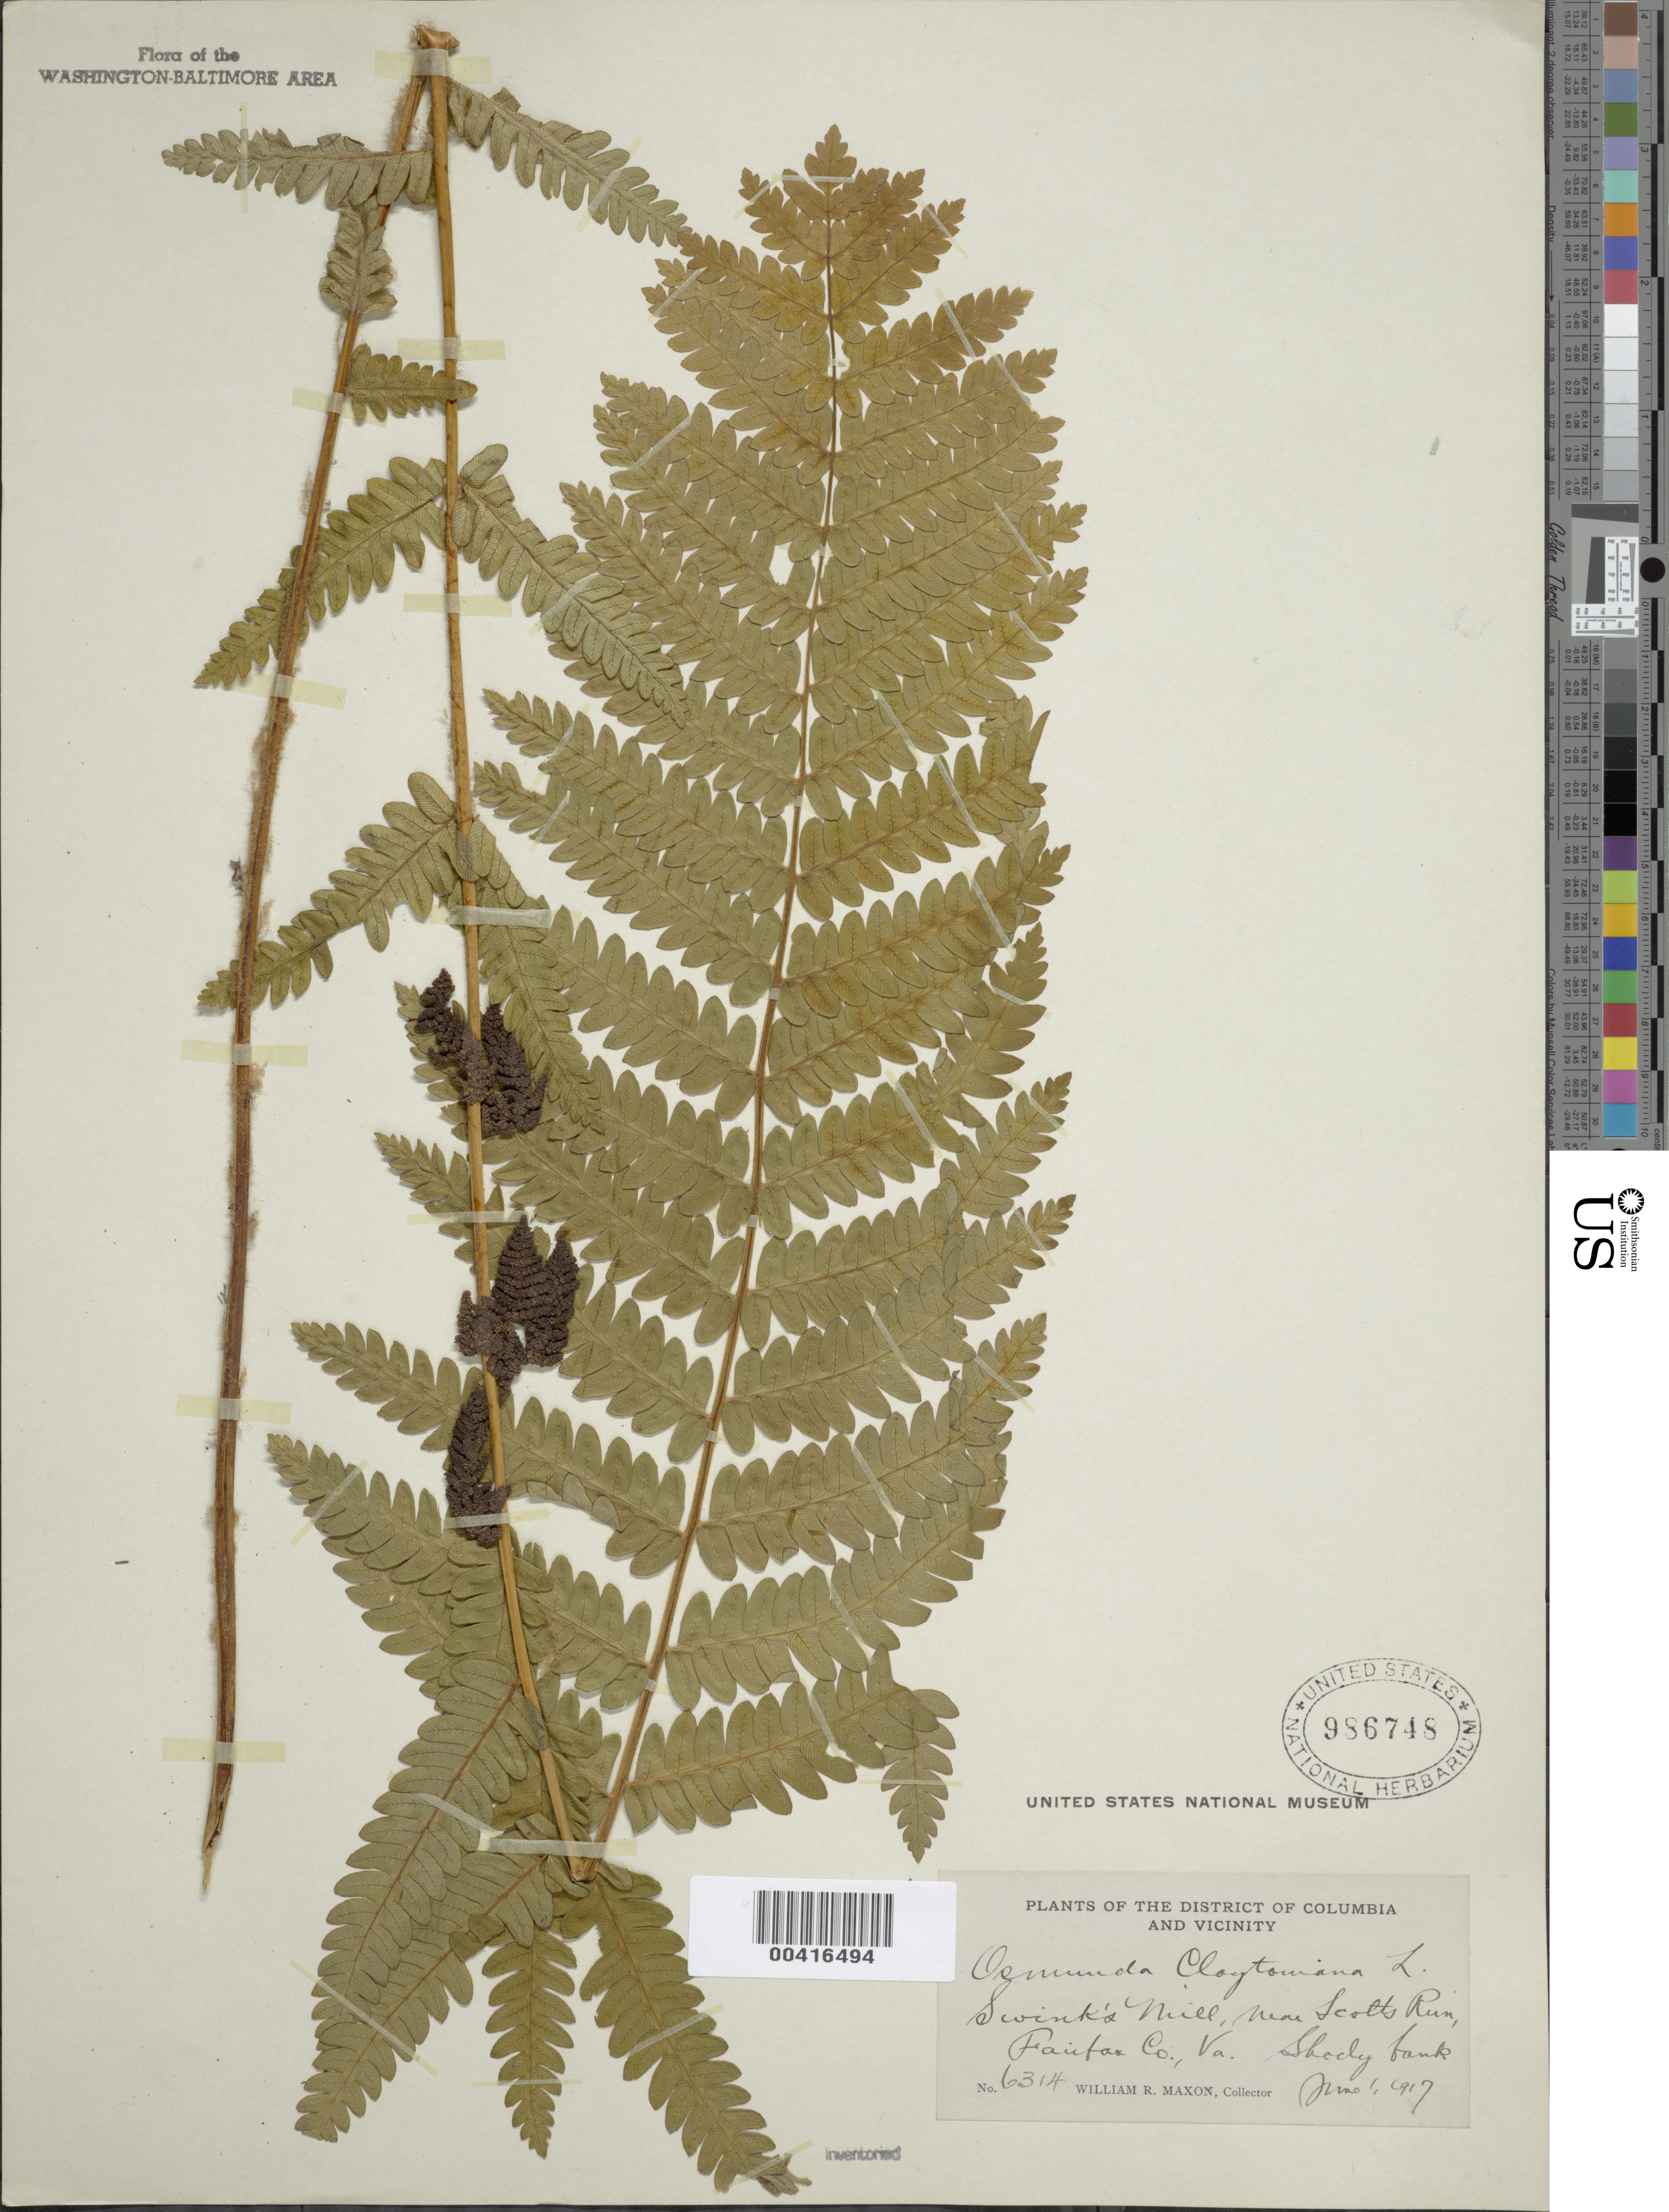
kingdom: Plantae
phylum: Tracheophyta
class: Polypodiopsida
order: Osmundales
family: Osmundaceae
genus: Osmunda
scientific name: Osmunda claytoniana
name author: (L.) Tagawa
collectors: W. R. Maxon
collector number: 6314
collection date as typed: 01 Jun 1917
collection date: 1917-06-01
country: United States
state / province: Virginia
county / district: Fairfax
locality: Swinks Mill, near Scotts Run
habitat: Shady bank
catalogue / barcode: US 986748